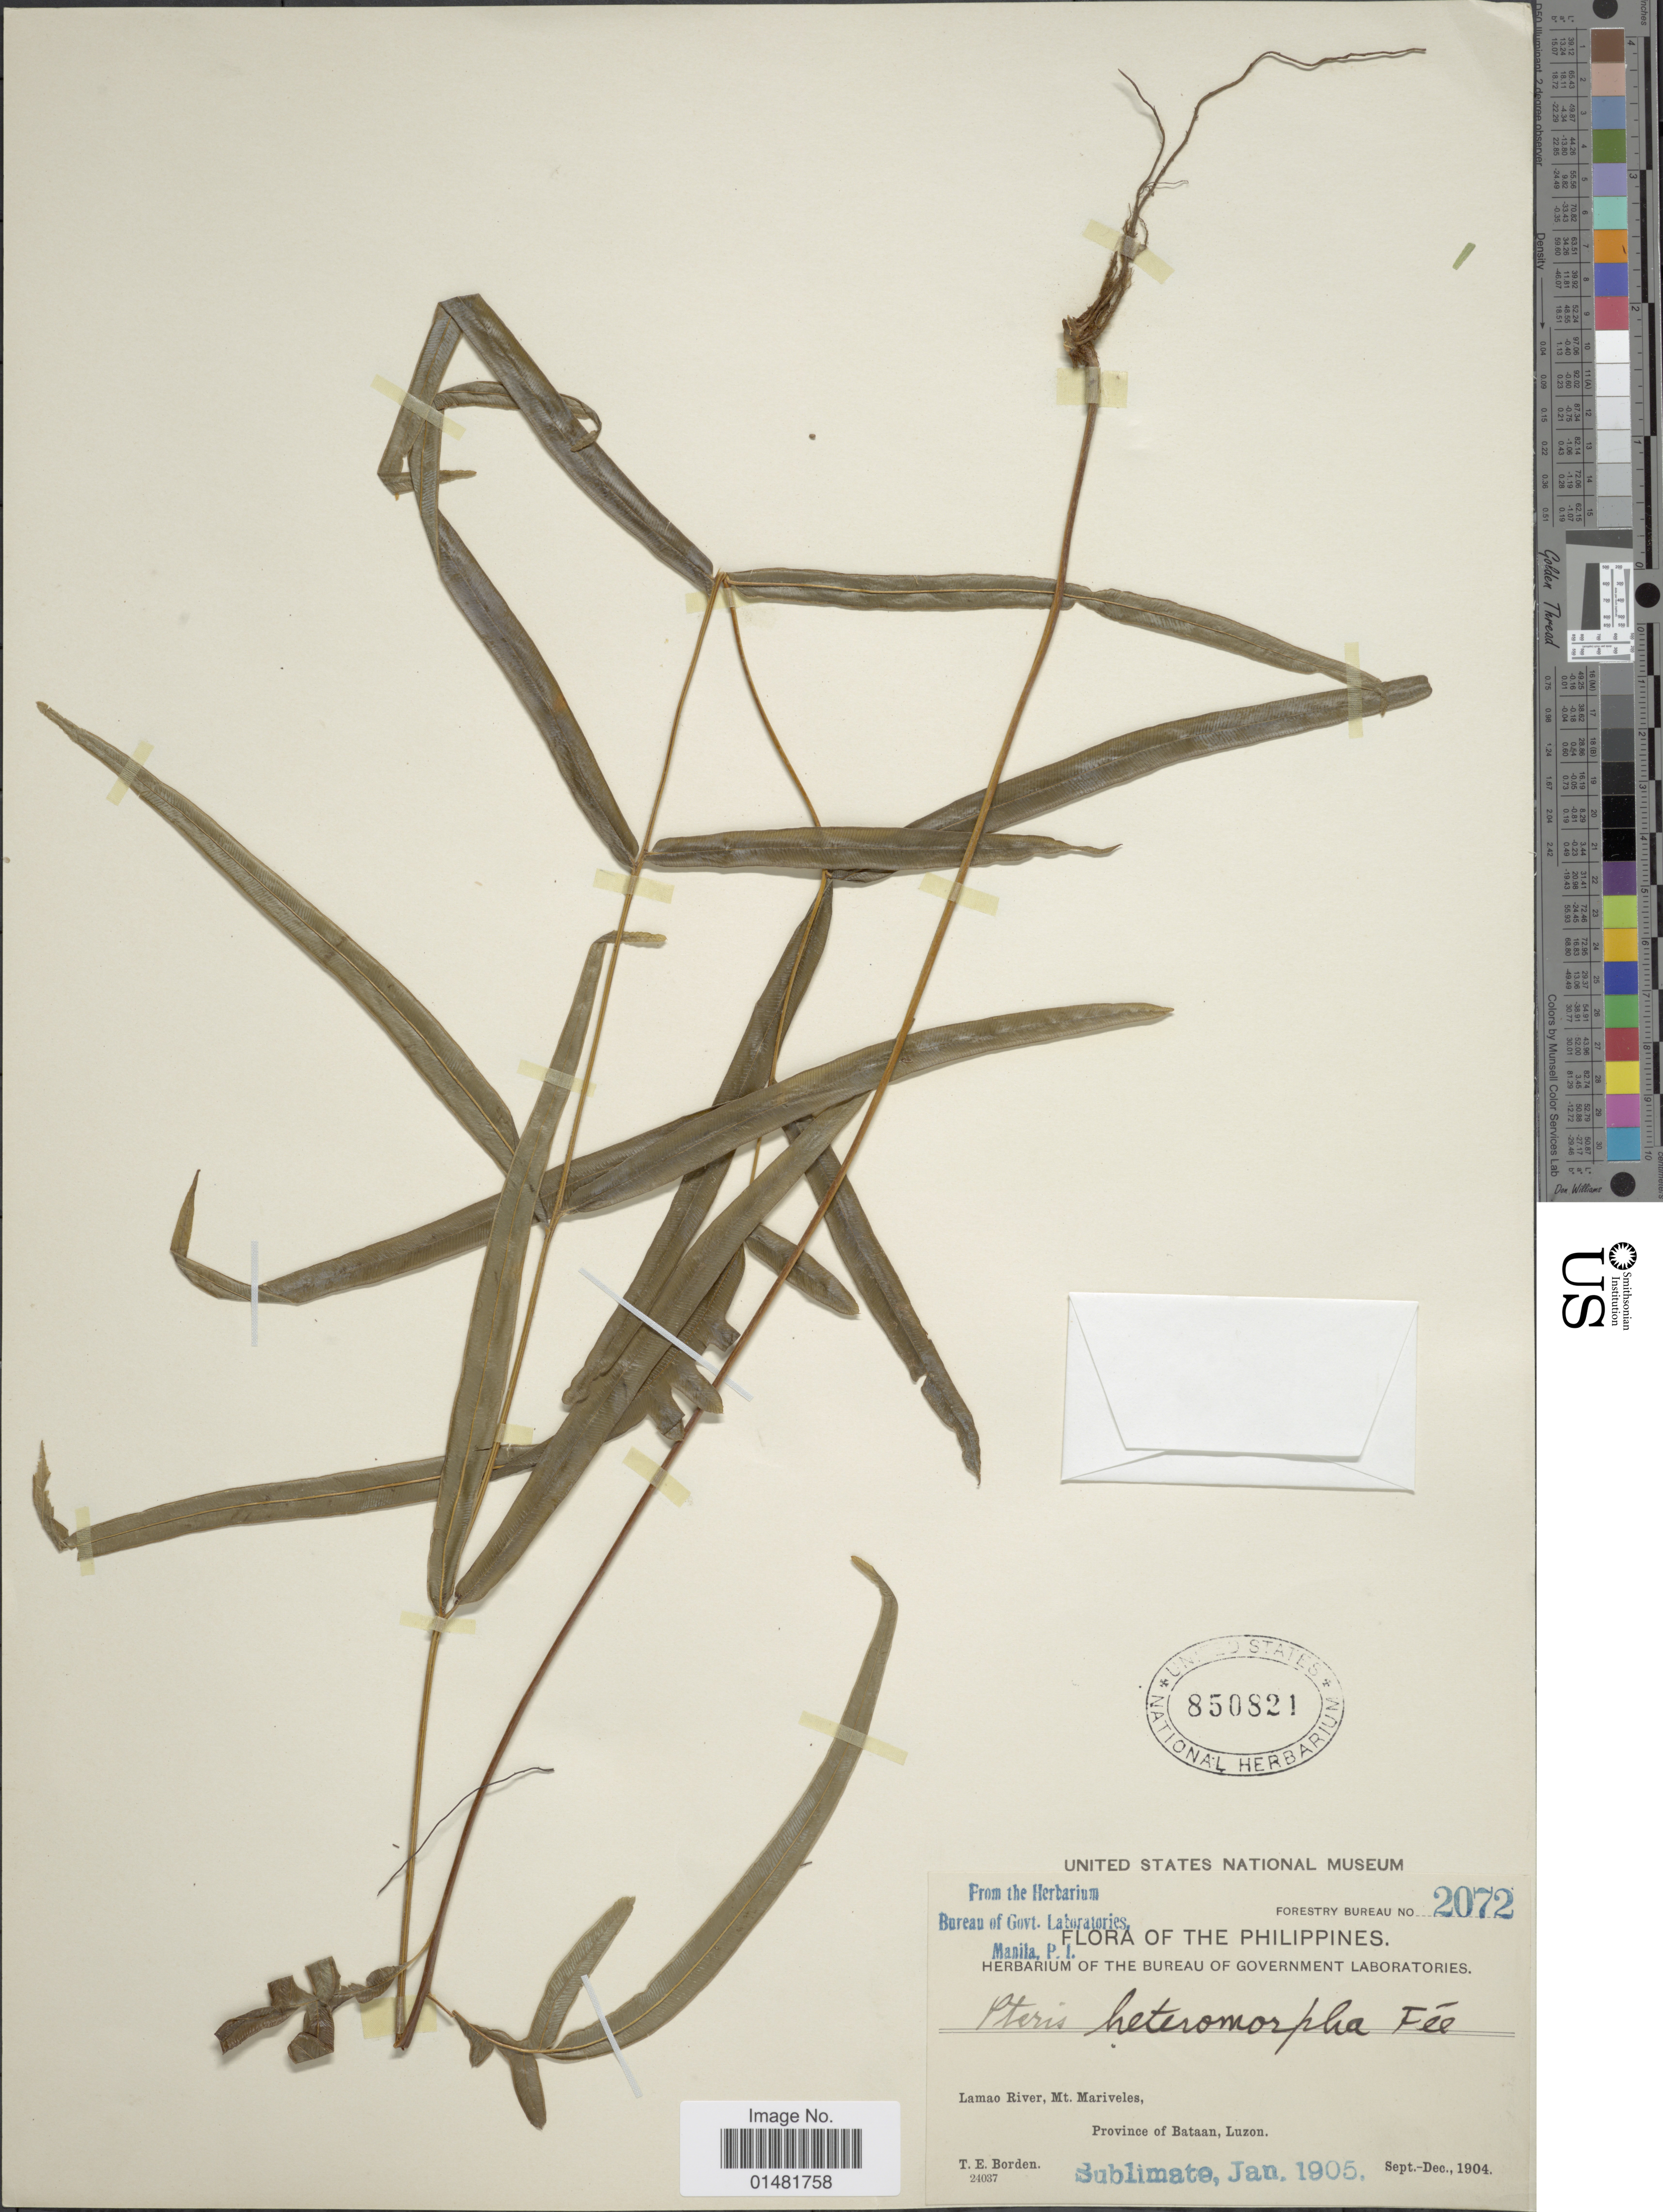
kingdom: Plantae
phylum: Tracheophyta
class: Polypodiopsida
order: Polypodiales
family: Pteridaceae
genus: Pteris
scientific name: Pteris heteromorpha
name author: Fée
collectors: T. E. Borden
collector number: Forestry Bureau 2072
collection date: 1904-09/1904-12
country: Philippines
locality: Lamao River, Mt. Mariveles, Province of Bataan, Luzon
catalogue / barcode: US 850821